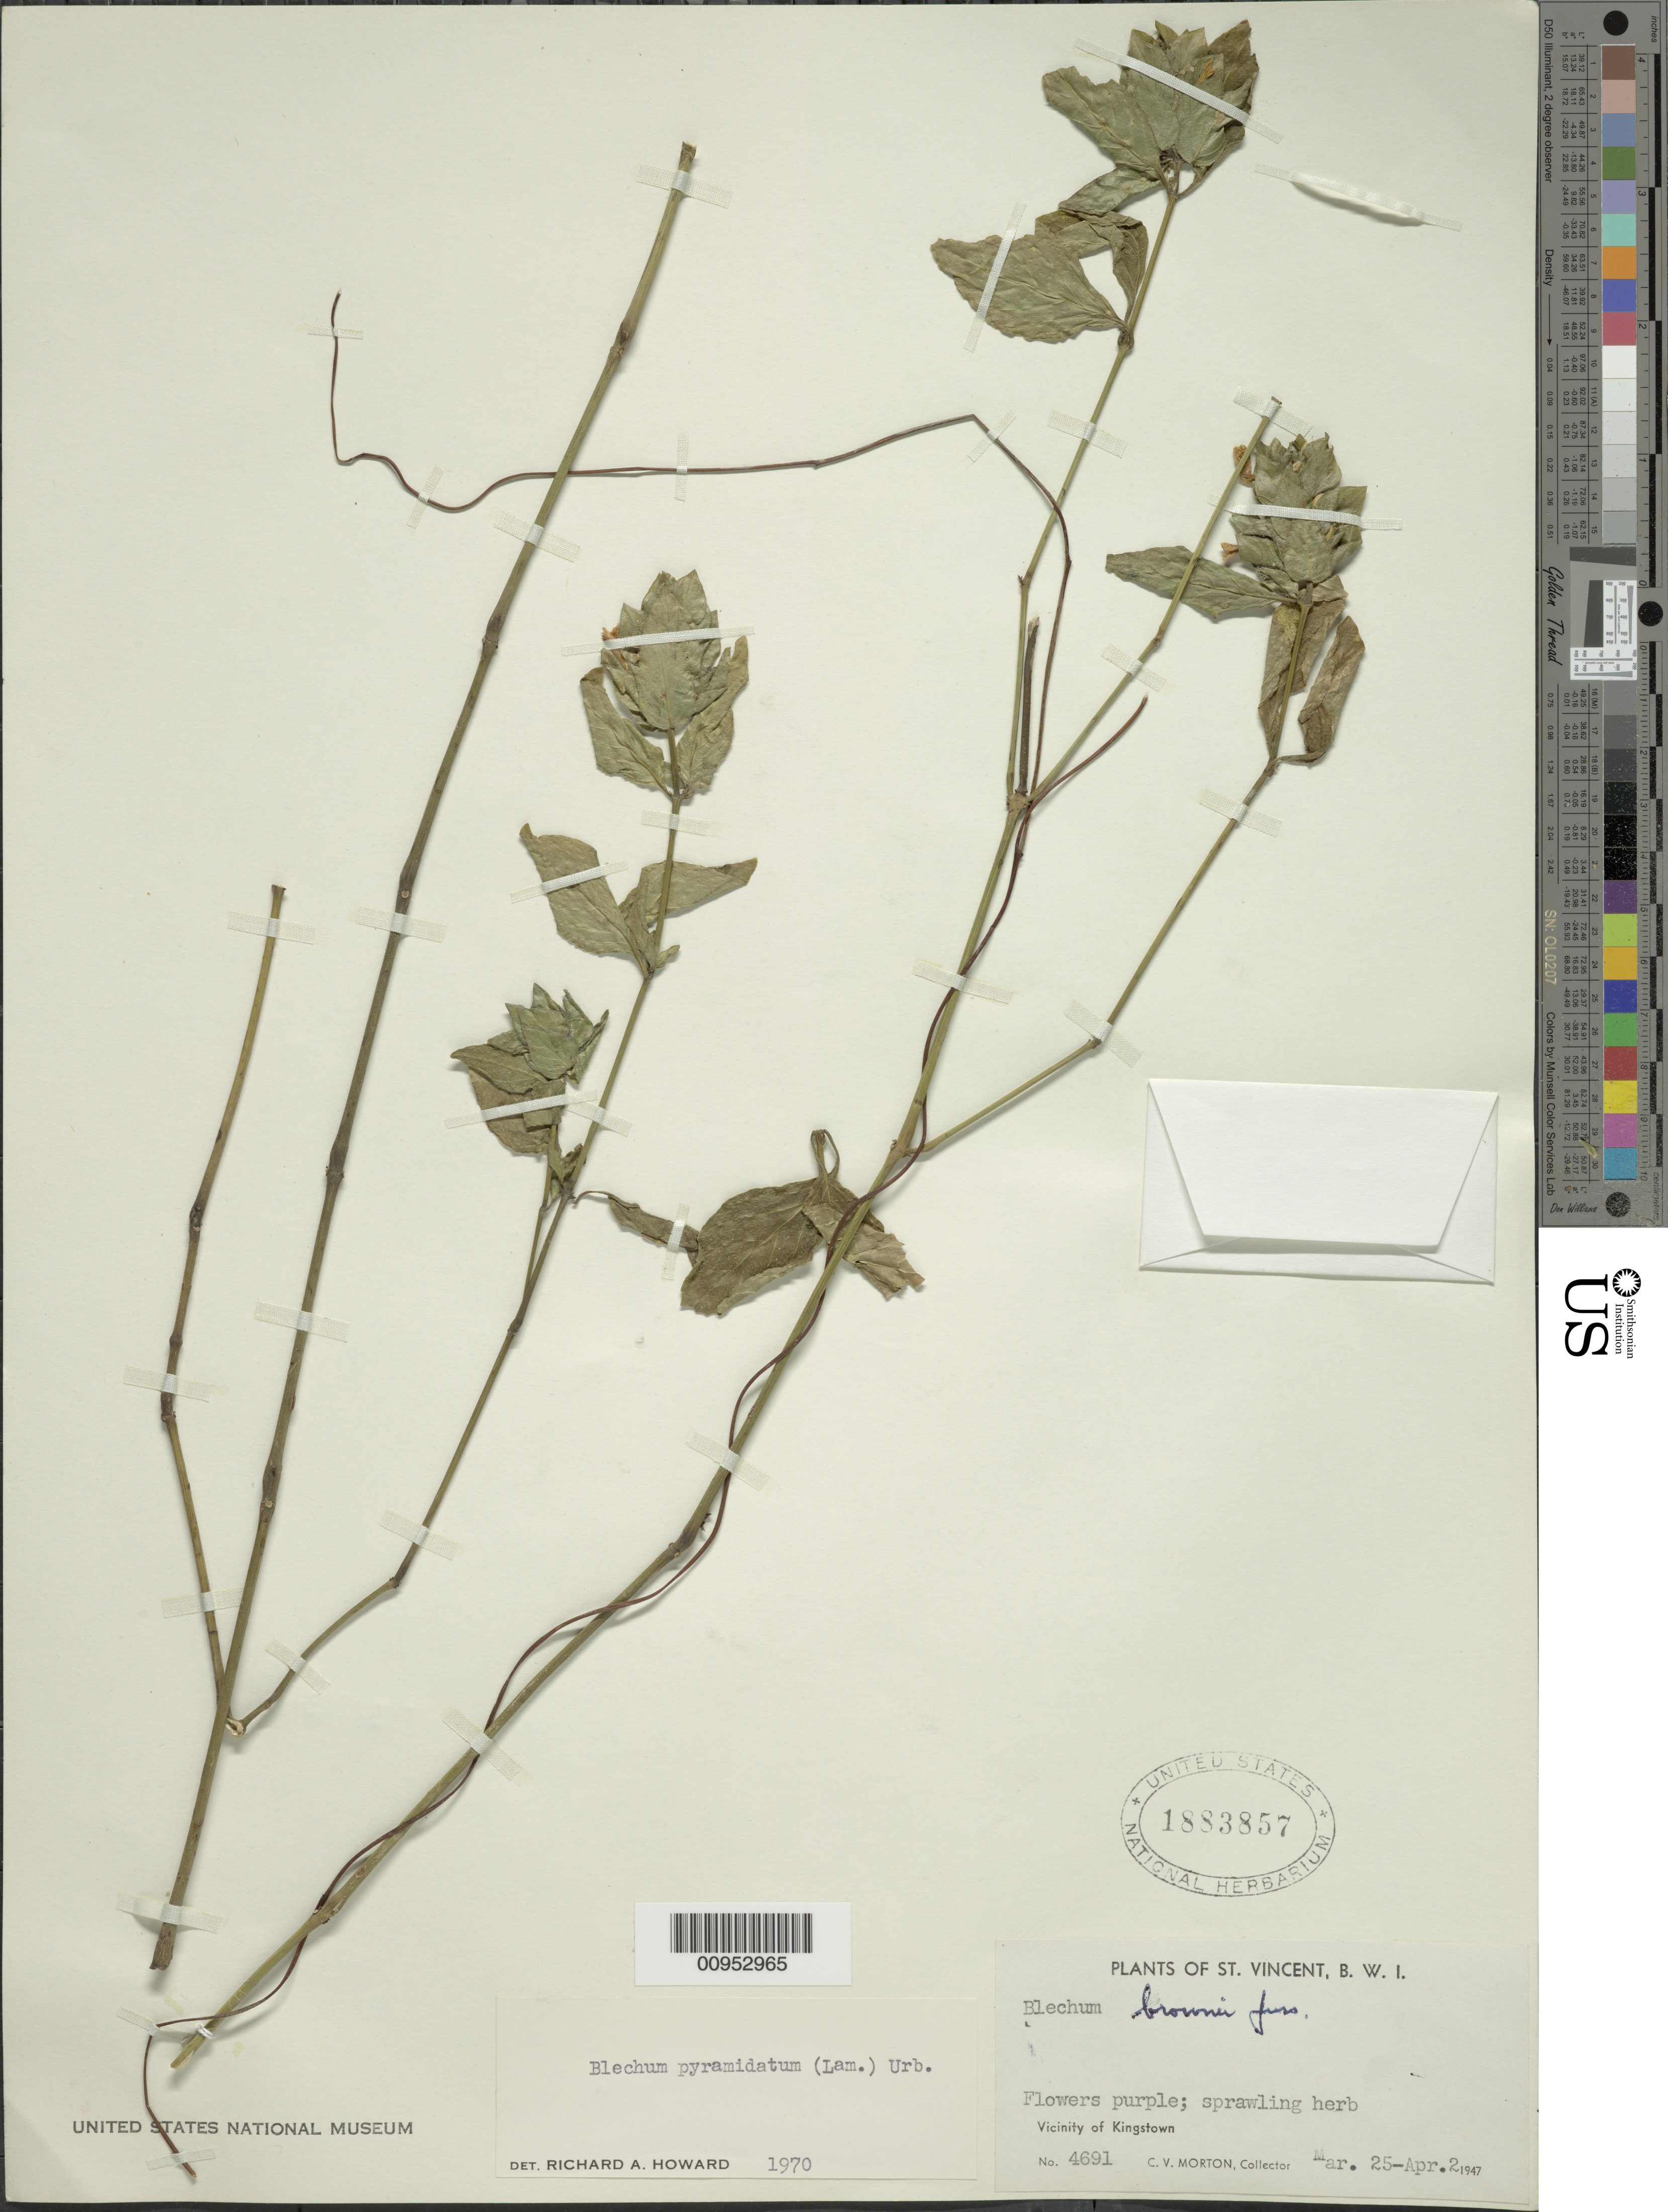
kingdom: Plantae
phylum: Tracheophyta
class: Magnoliopsida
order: Lamiales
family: Acanthaceae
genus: Blechum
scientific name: Blechum pyramidatum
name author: (Lam.) Urb.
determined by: Howard, R. A.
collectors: C. V. Morton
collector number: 4691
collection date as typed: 25 Mar 1947 to 02 Apr 1947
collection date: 1947-03-25/1947-04-02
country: St. Vincent - Grenadines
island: St. Vincent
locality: Vicinity of Kingstown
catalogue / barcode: US 1883857